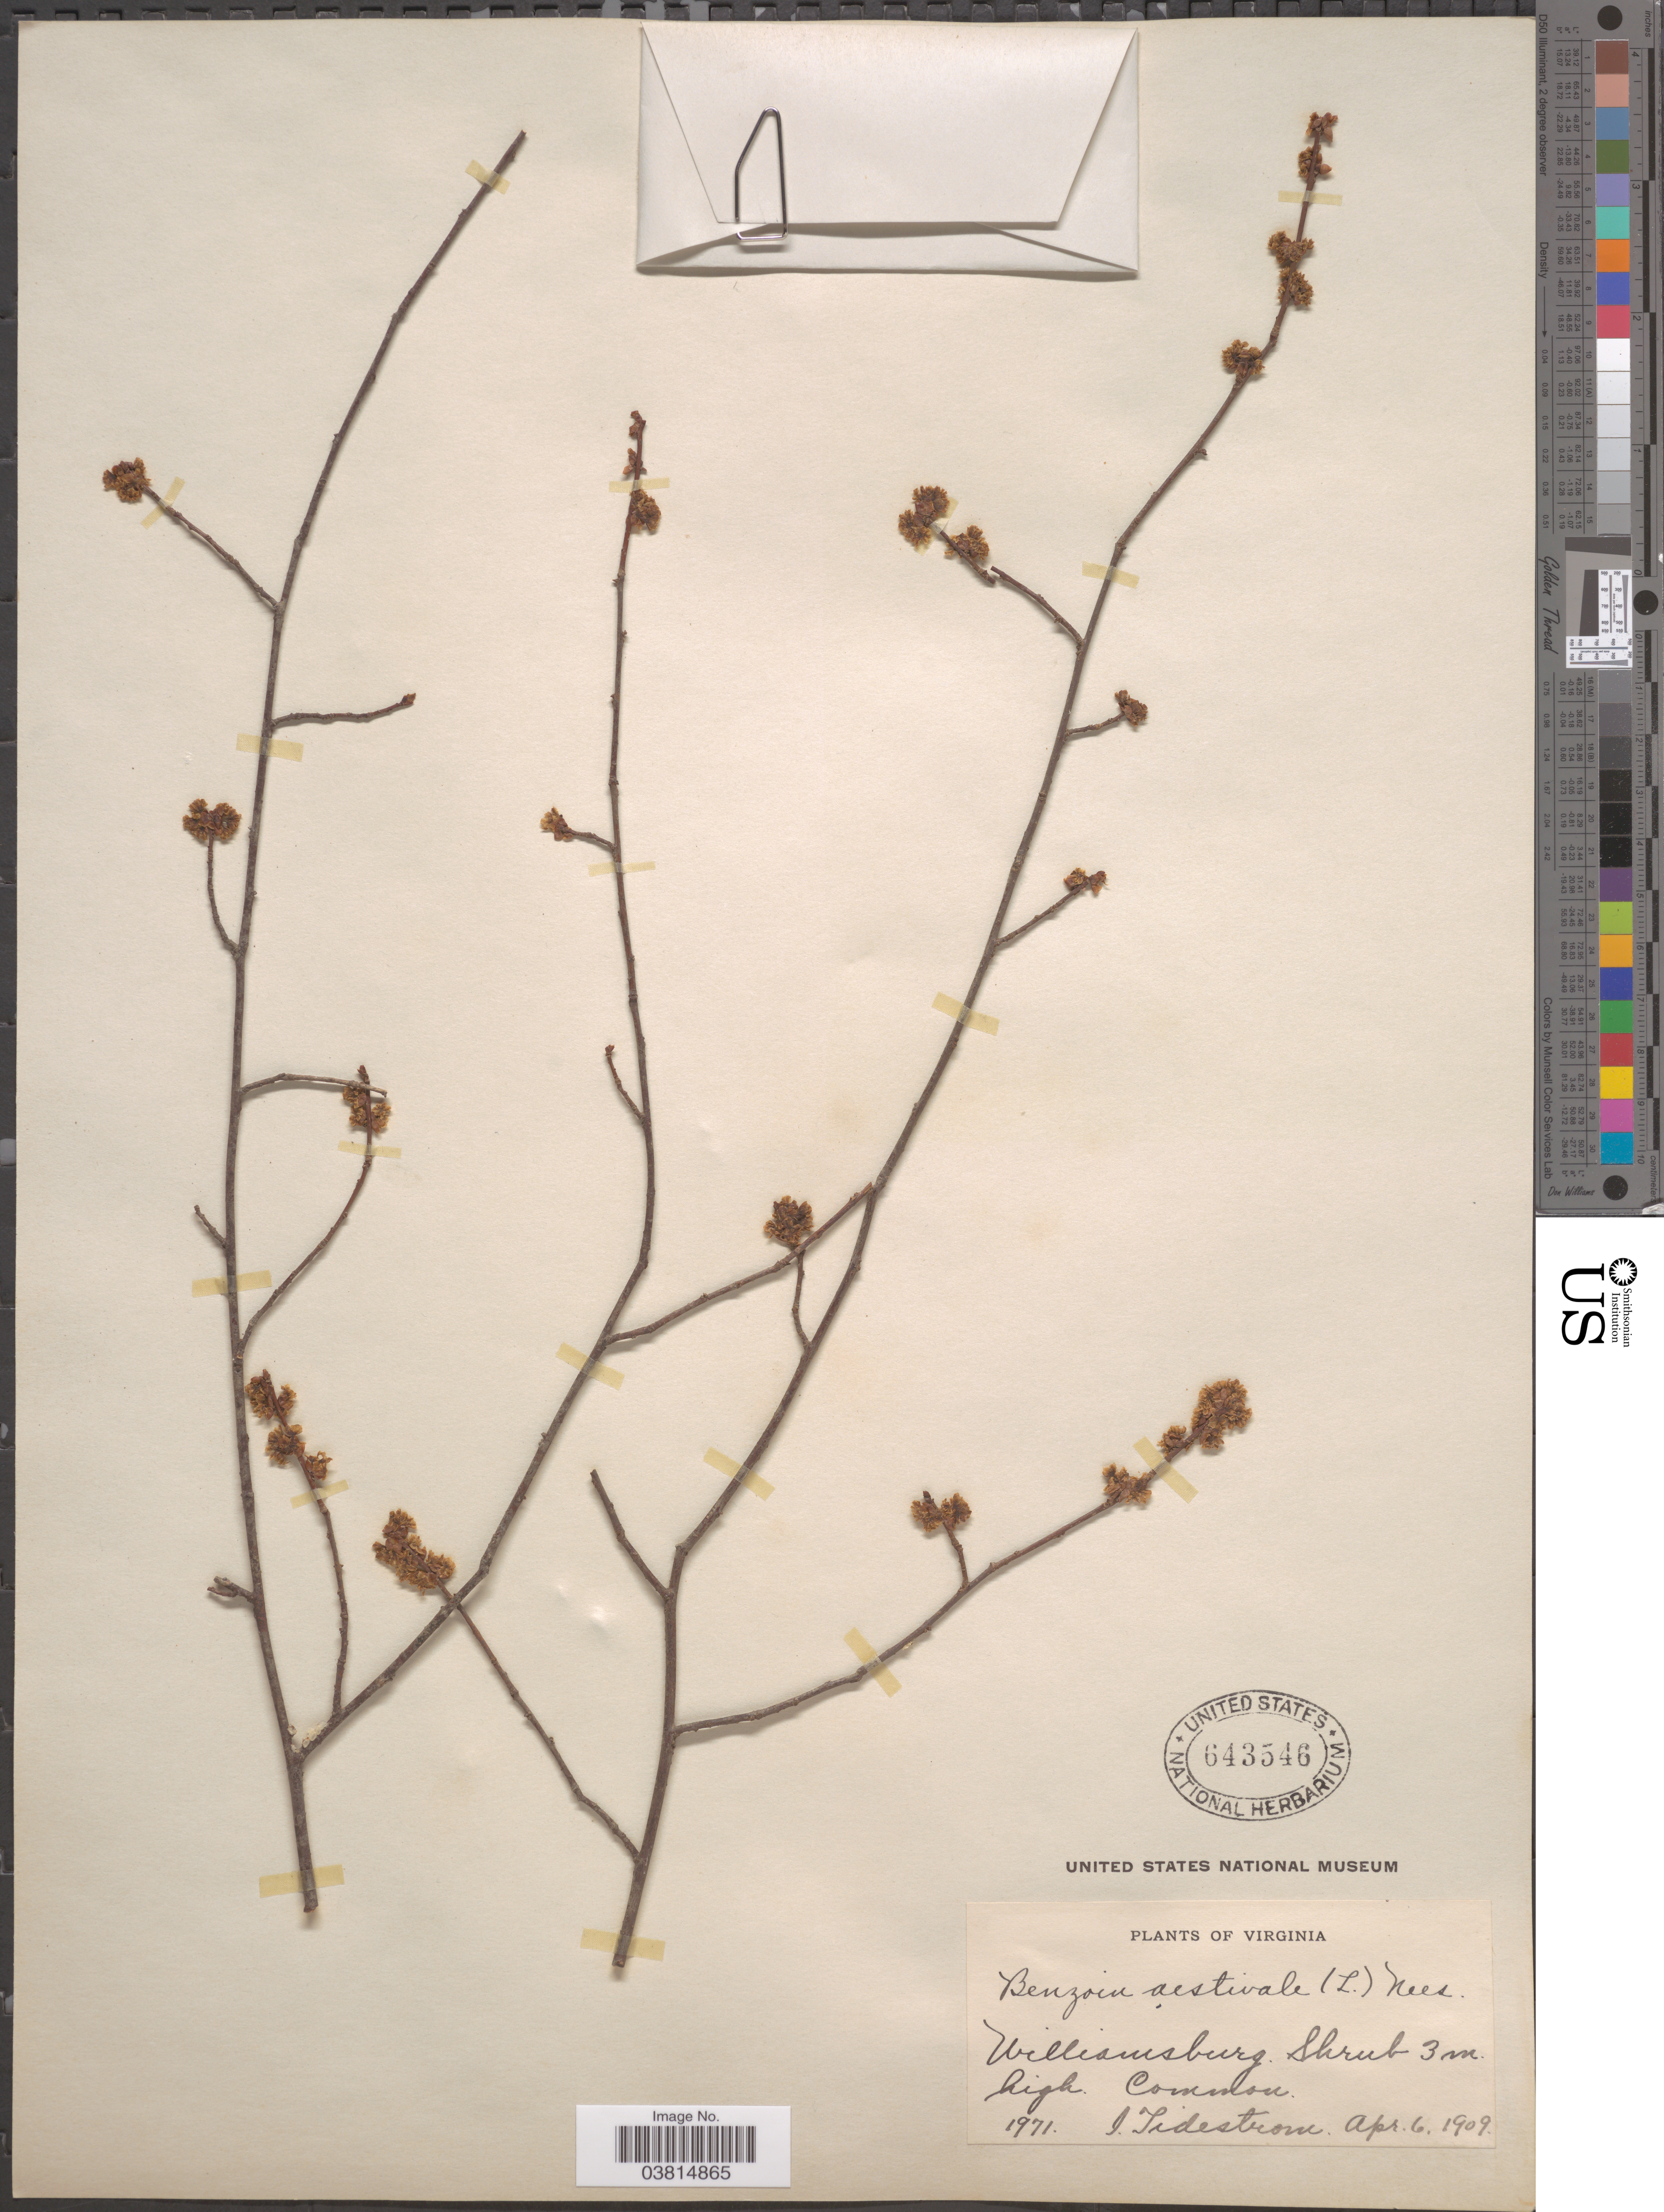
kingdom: Plantae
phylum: Tracheophyta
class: Magnoliopsida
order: Laurales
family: Lauraceae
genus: Lindera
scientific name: Lindera benzoin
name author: (L.) Blume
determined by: Strong, Mark T., (BOT), Smithsonian Institution - National Museum of Natural History (UNITED STATES)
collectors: I. F. Tidestrom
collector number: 1971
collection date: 1909-04-06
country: United States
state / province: Virginia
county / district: City of Williamsburg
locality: Williamsburg.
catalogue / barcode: US 643546